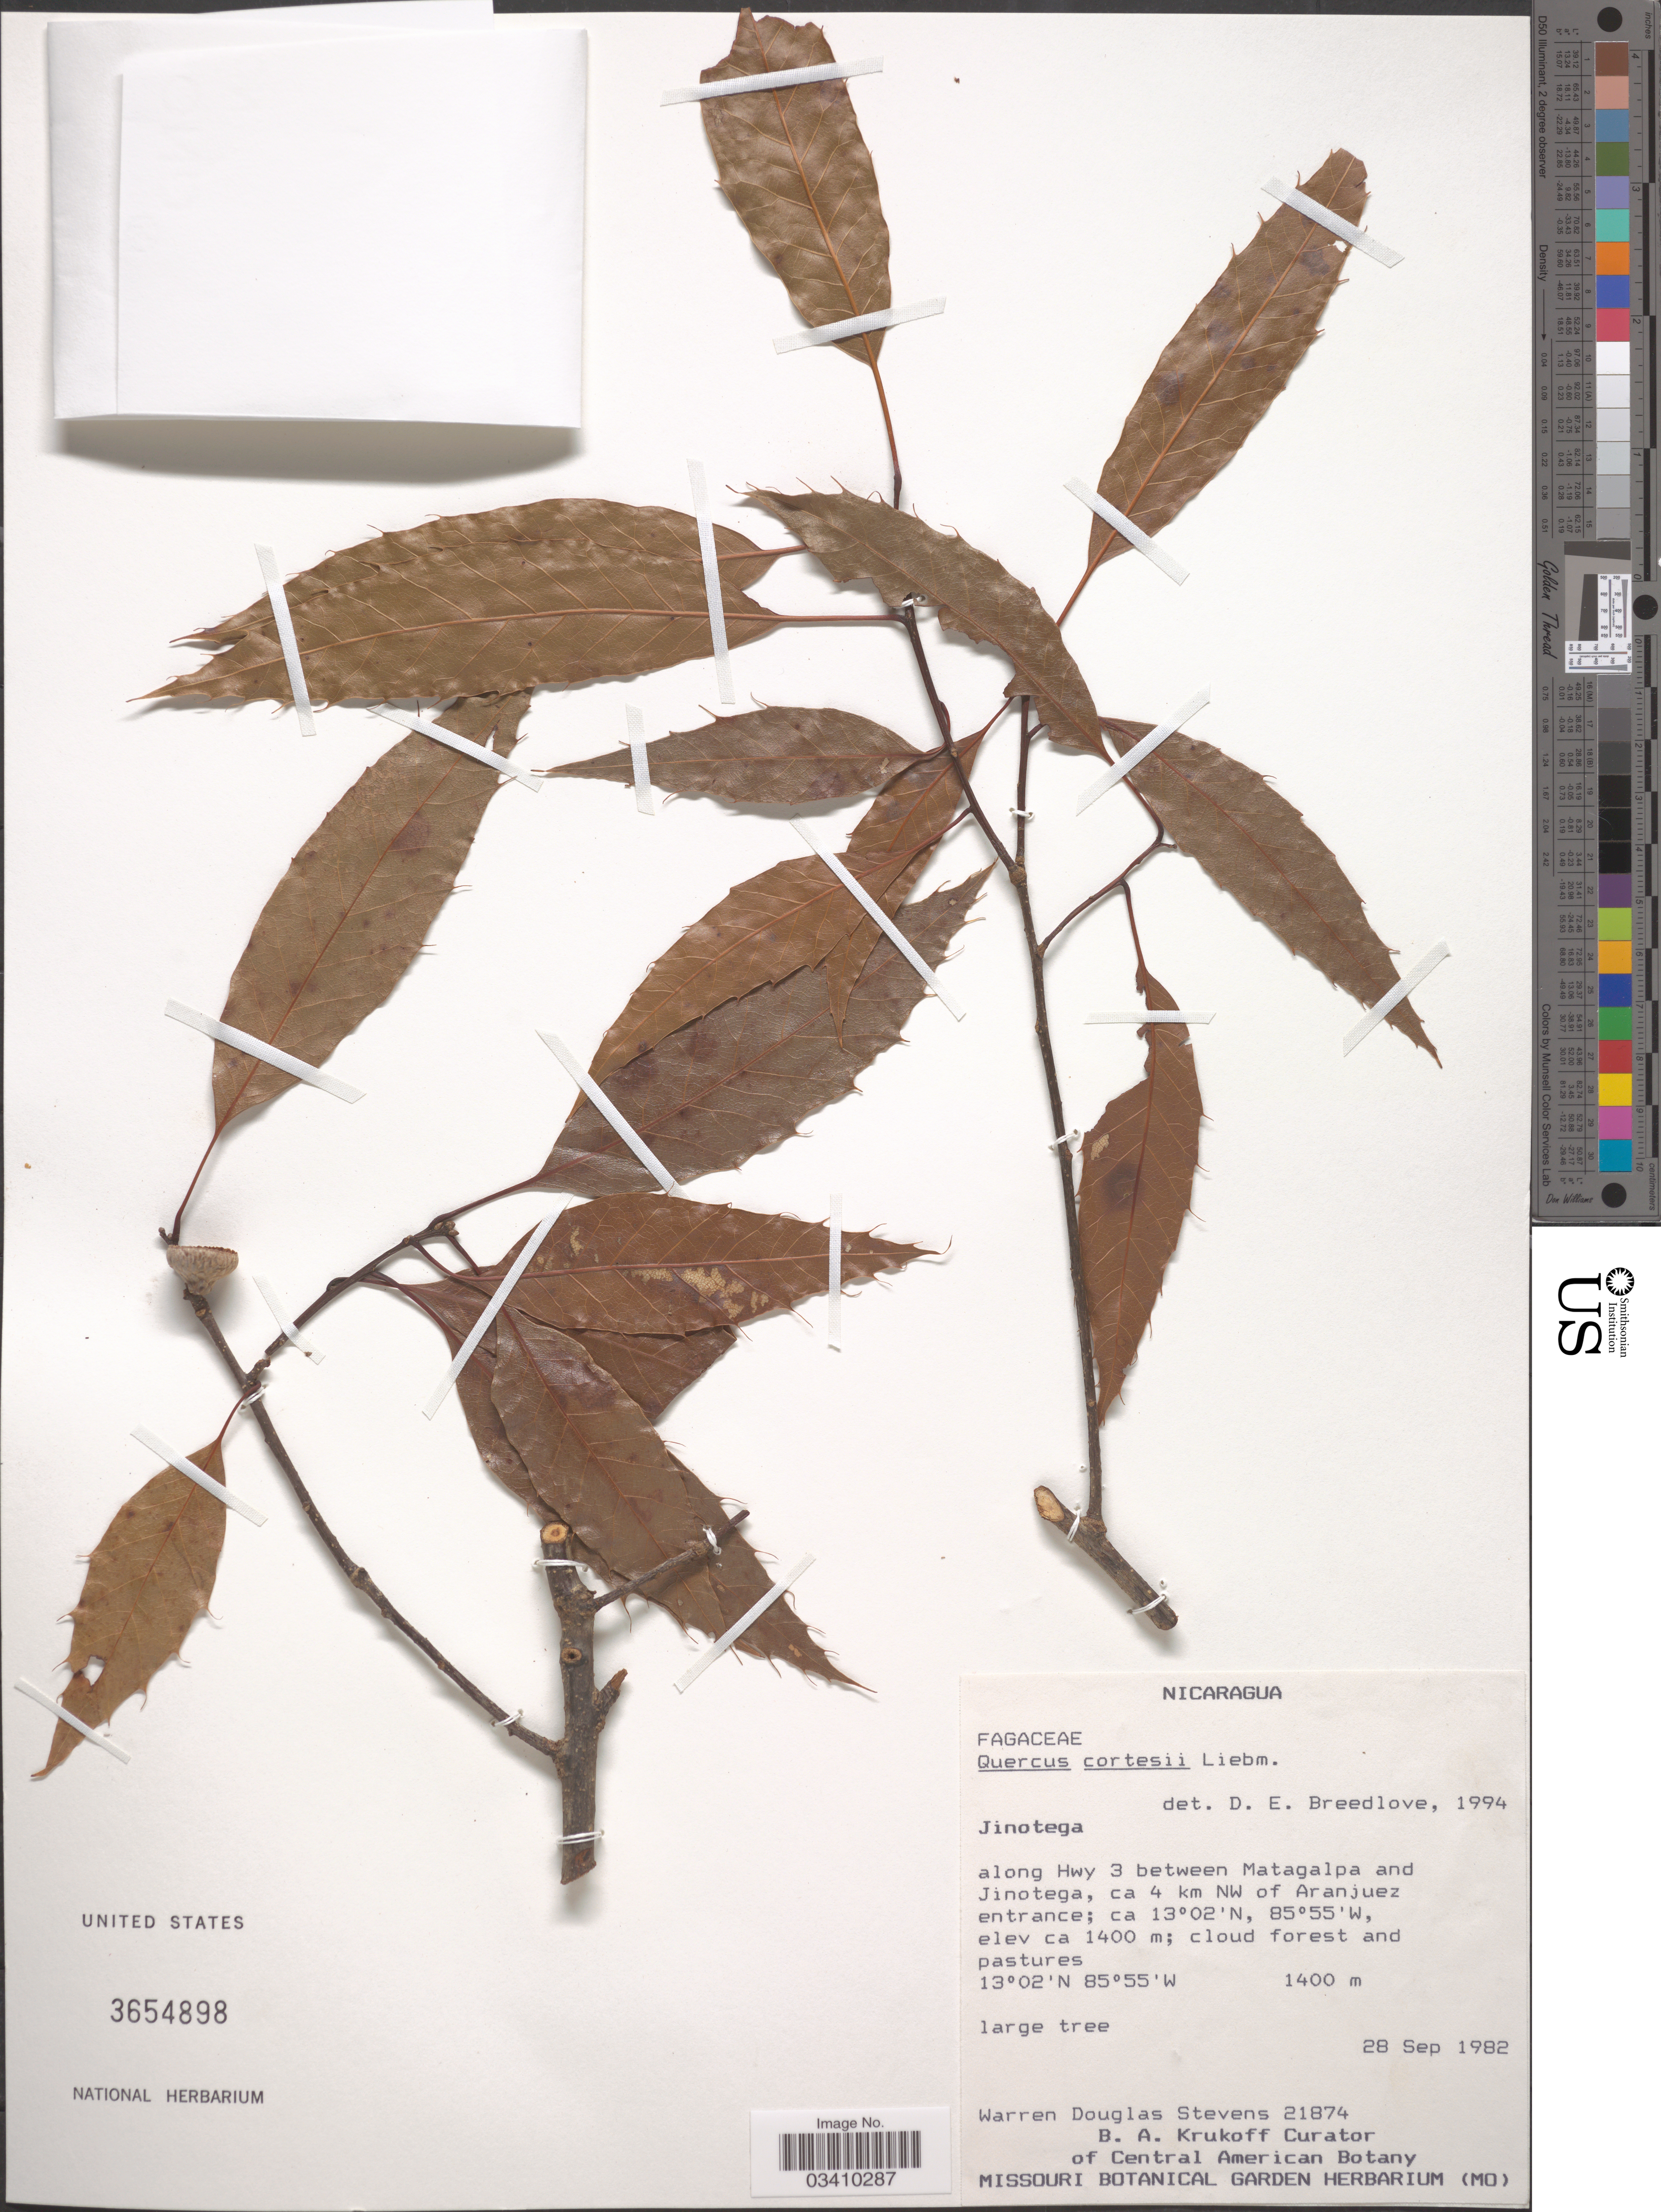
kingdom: Plantae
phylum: Tracheophyta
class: Magnoliopsida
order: Fagales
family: Fagaceae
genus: Quercus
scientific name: Quercus cortesii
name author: Liebm.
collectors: W. D. Stevens & B. A. Krukoff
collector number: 21874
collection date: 1982-09-28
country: Nicaragua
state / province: Jinotega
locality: Along Hwy 3 between Matagalpa and Jinotega, ca 4 km NW of Aranjuez entrance.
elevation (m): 1400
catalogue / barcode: US 3654898